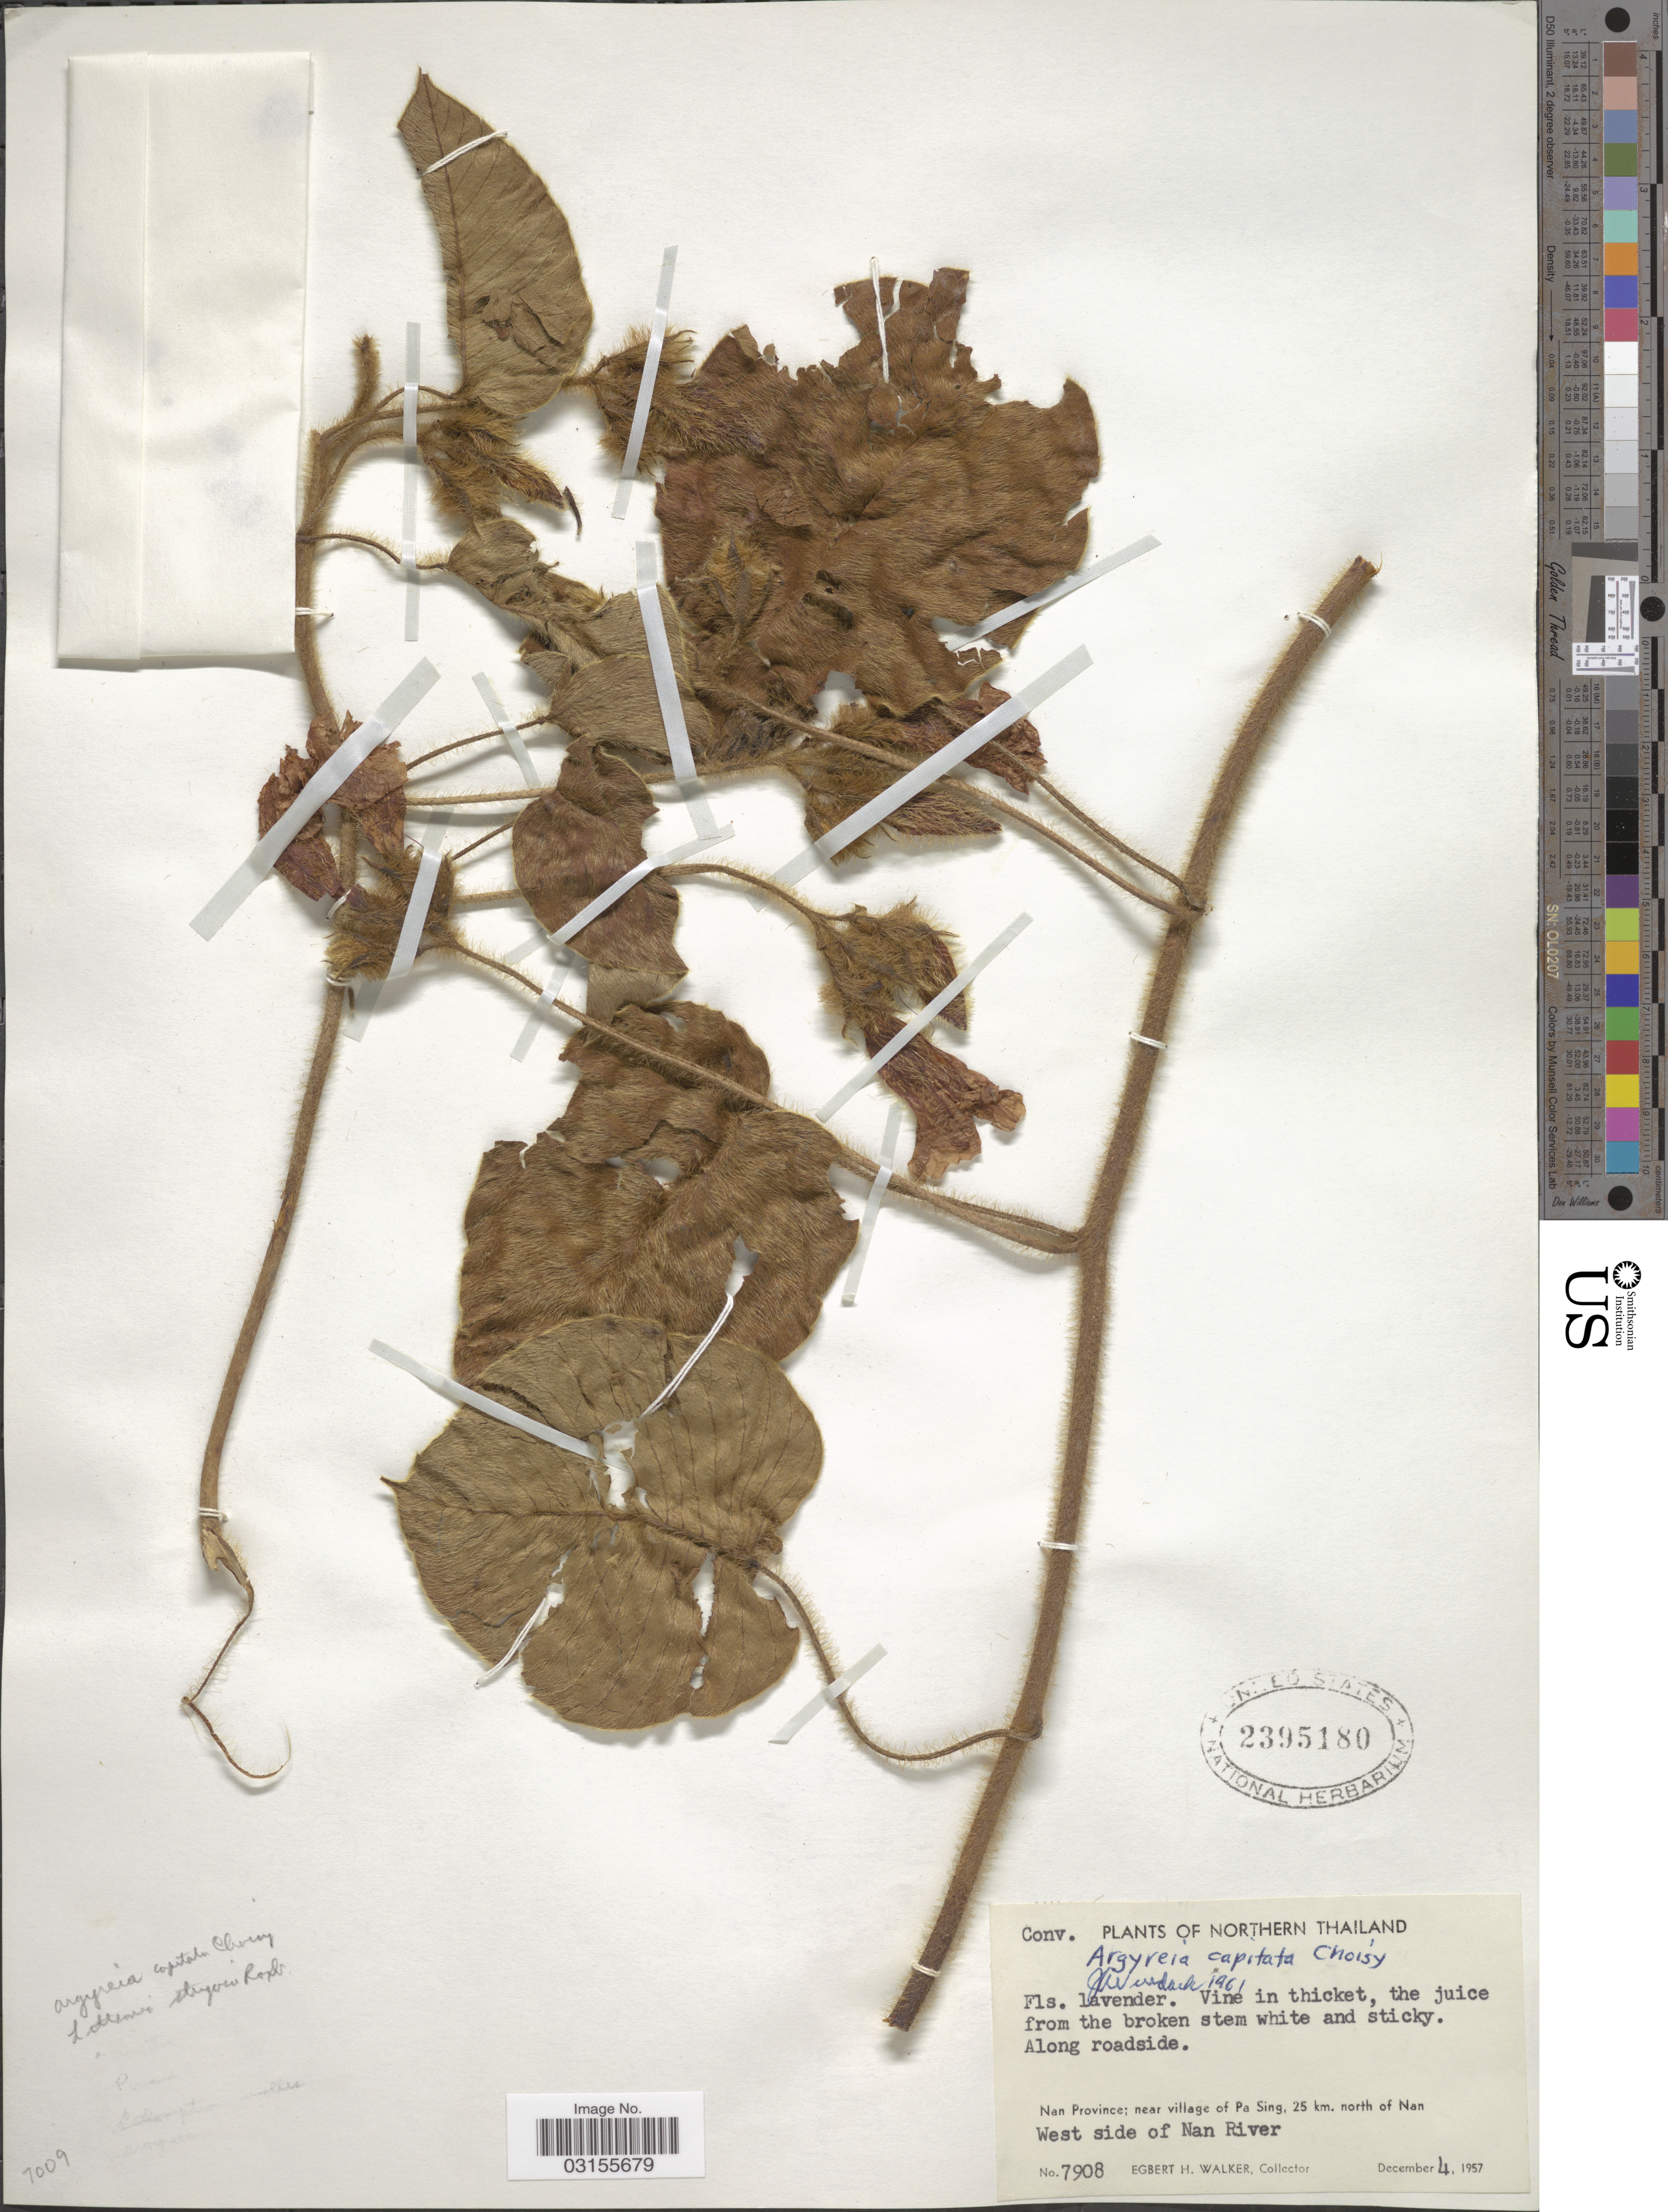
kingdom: Plantae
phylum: Tracheophyta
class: Magnoliopsida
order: Solanales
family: Convolvulaceae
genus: Argyreia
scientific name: Argyreia capitata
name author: (Vahl) Choisy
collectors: E. H. Walker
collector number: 7908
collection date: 1957-12-04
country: Thailand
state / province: Nan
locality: Northern Thailand. Near village of Pa Sing, 25 km. north of Nan. West side of Nan River.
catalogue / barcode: US 2395180